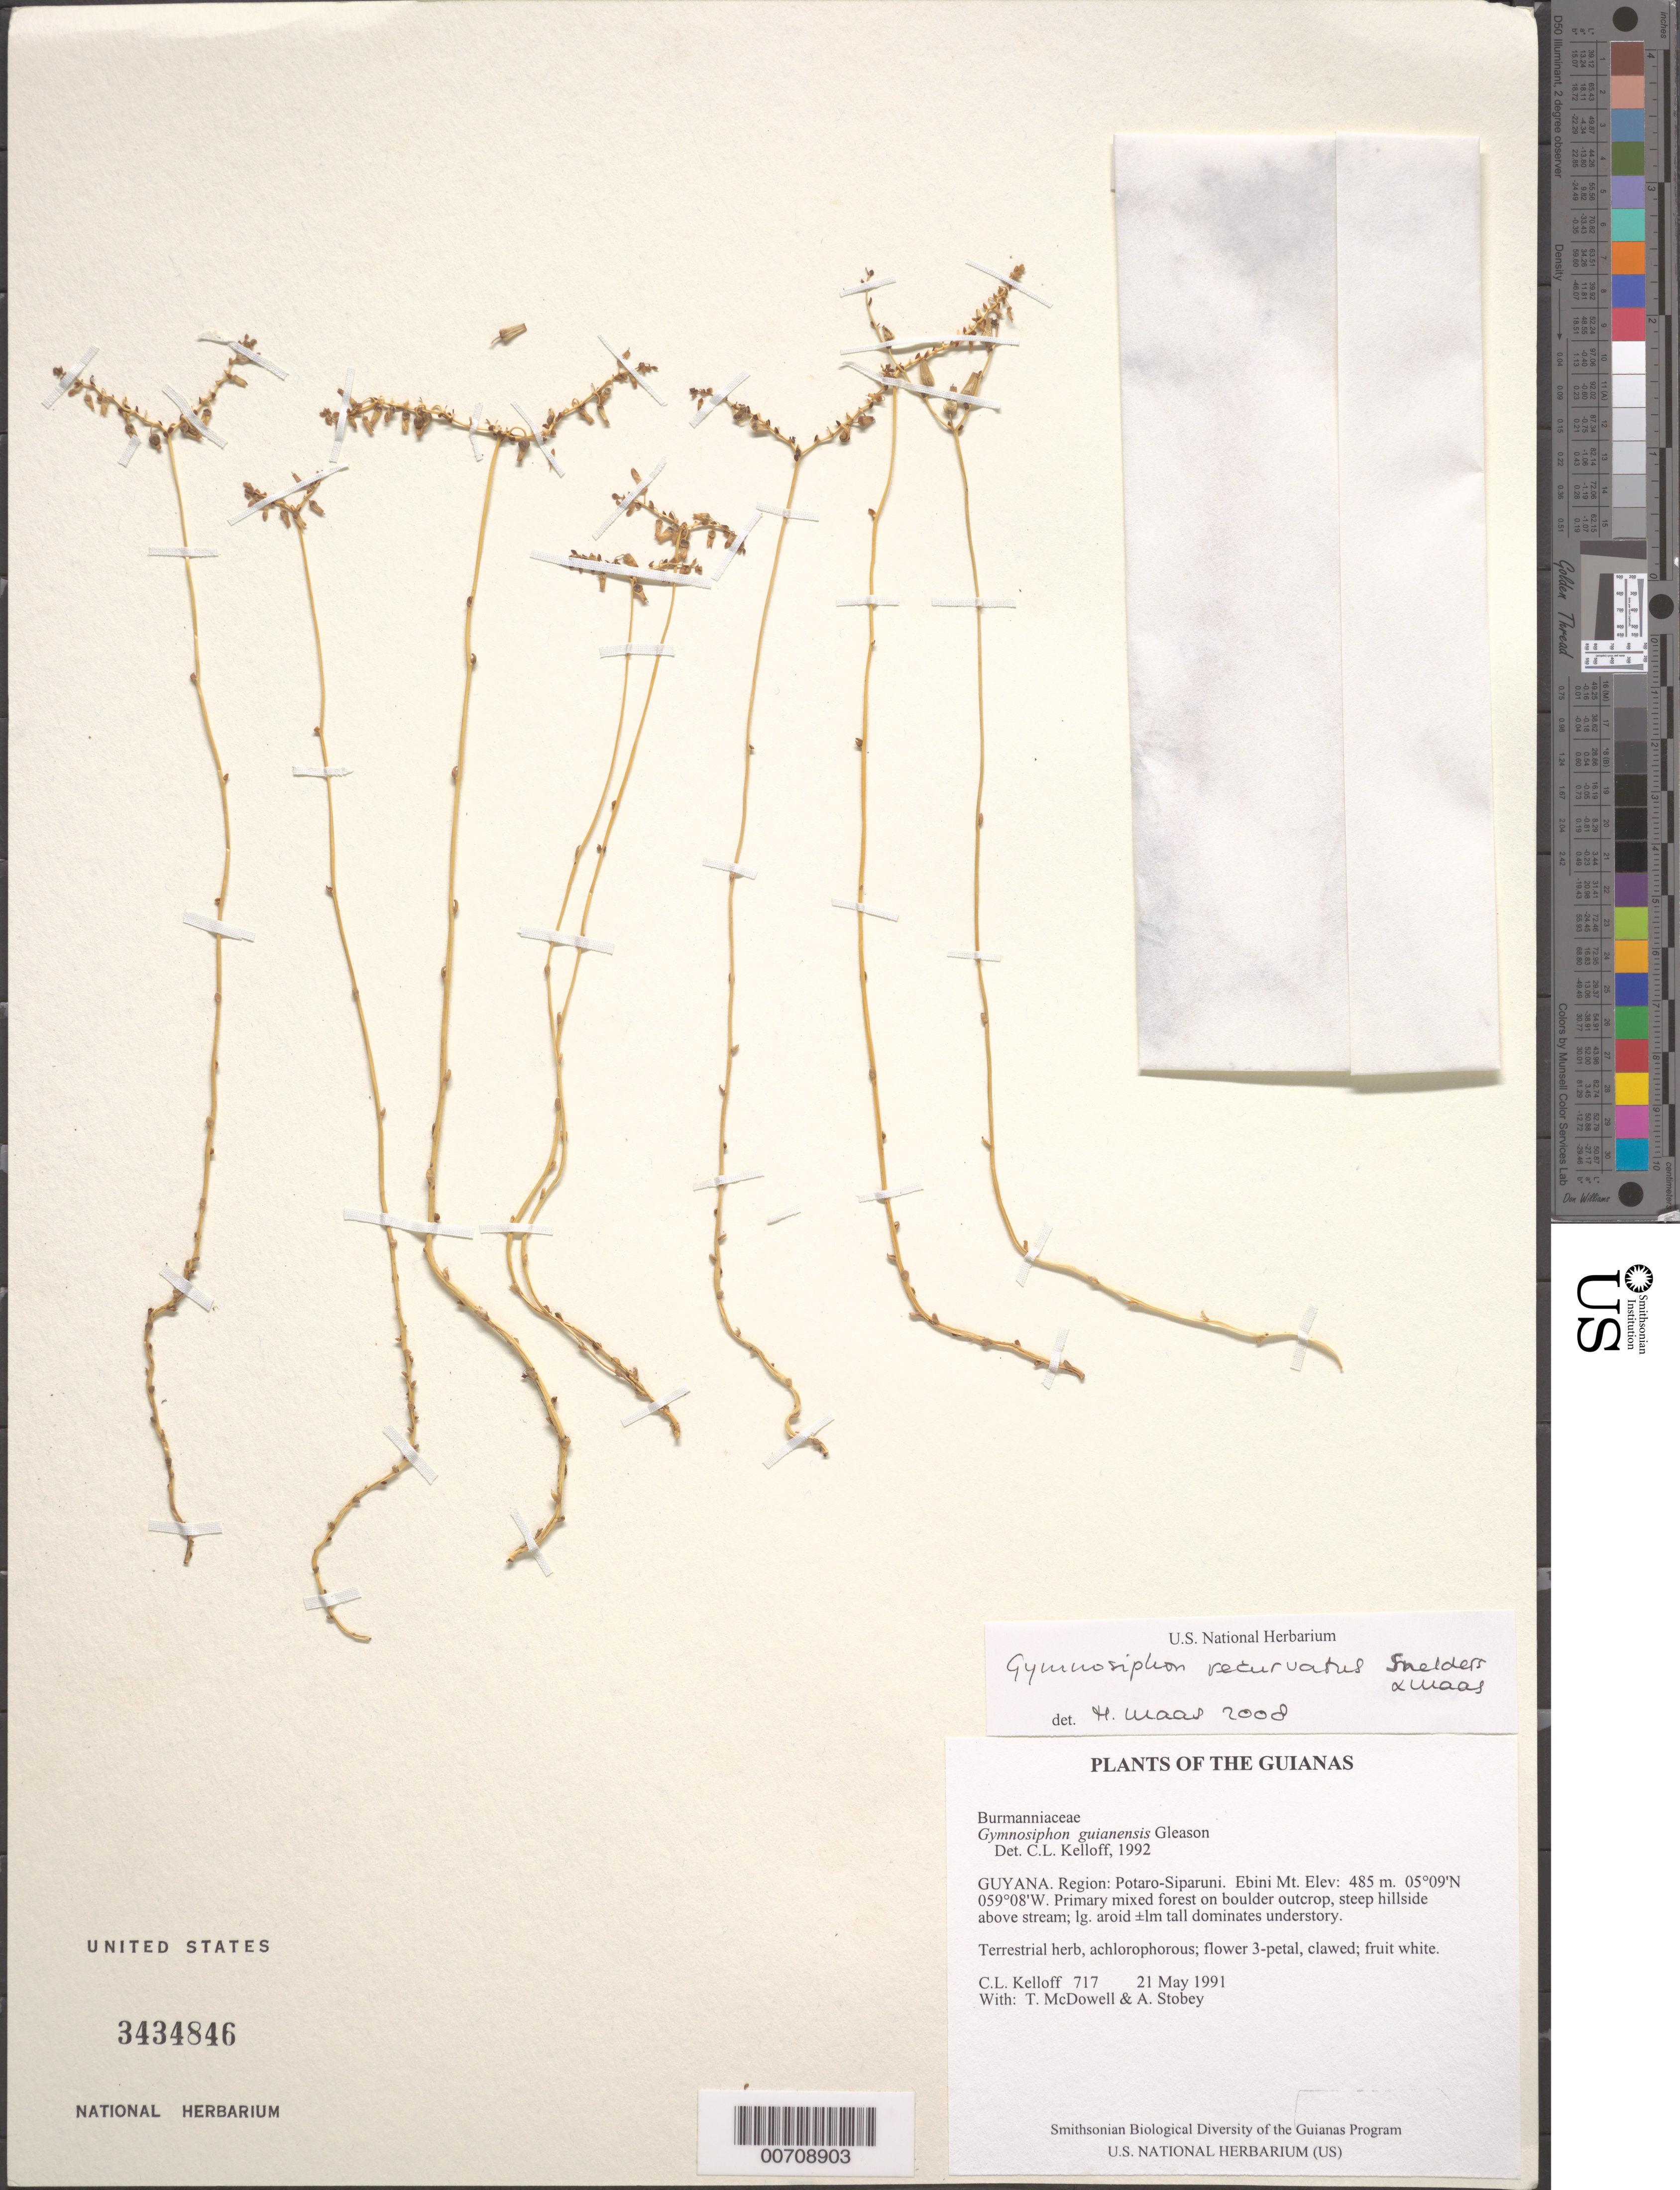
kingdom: Plantae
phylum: Tracheophyta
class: Liliopsida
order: Dioscoreales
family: Burmanniaceae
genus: Gymnosiphon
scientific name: Gymnosiphon recurvatus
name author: Snelders & Maas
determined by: Maas, H.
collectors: C. L. Kelloff, T. McDowell & A. Stobey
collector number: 717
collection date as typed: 21 May 1991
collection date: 1991-05-21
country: Guyana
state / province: Potaro-Siparuni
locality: Ebini Mt.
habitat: Primary mixed forest on boulder outcrop, steep hillside above stream; lg. aroid ±lm tall dominates understory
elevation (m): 485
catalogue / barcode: US 3434846